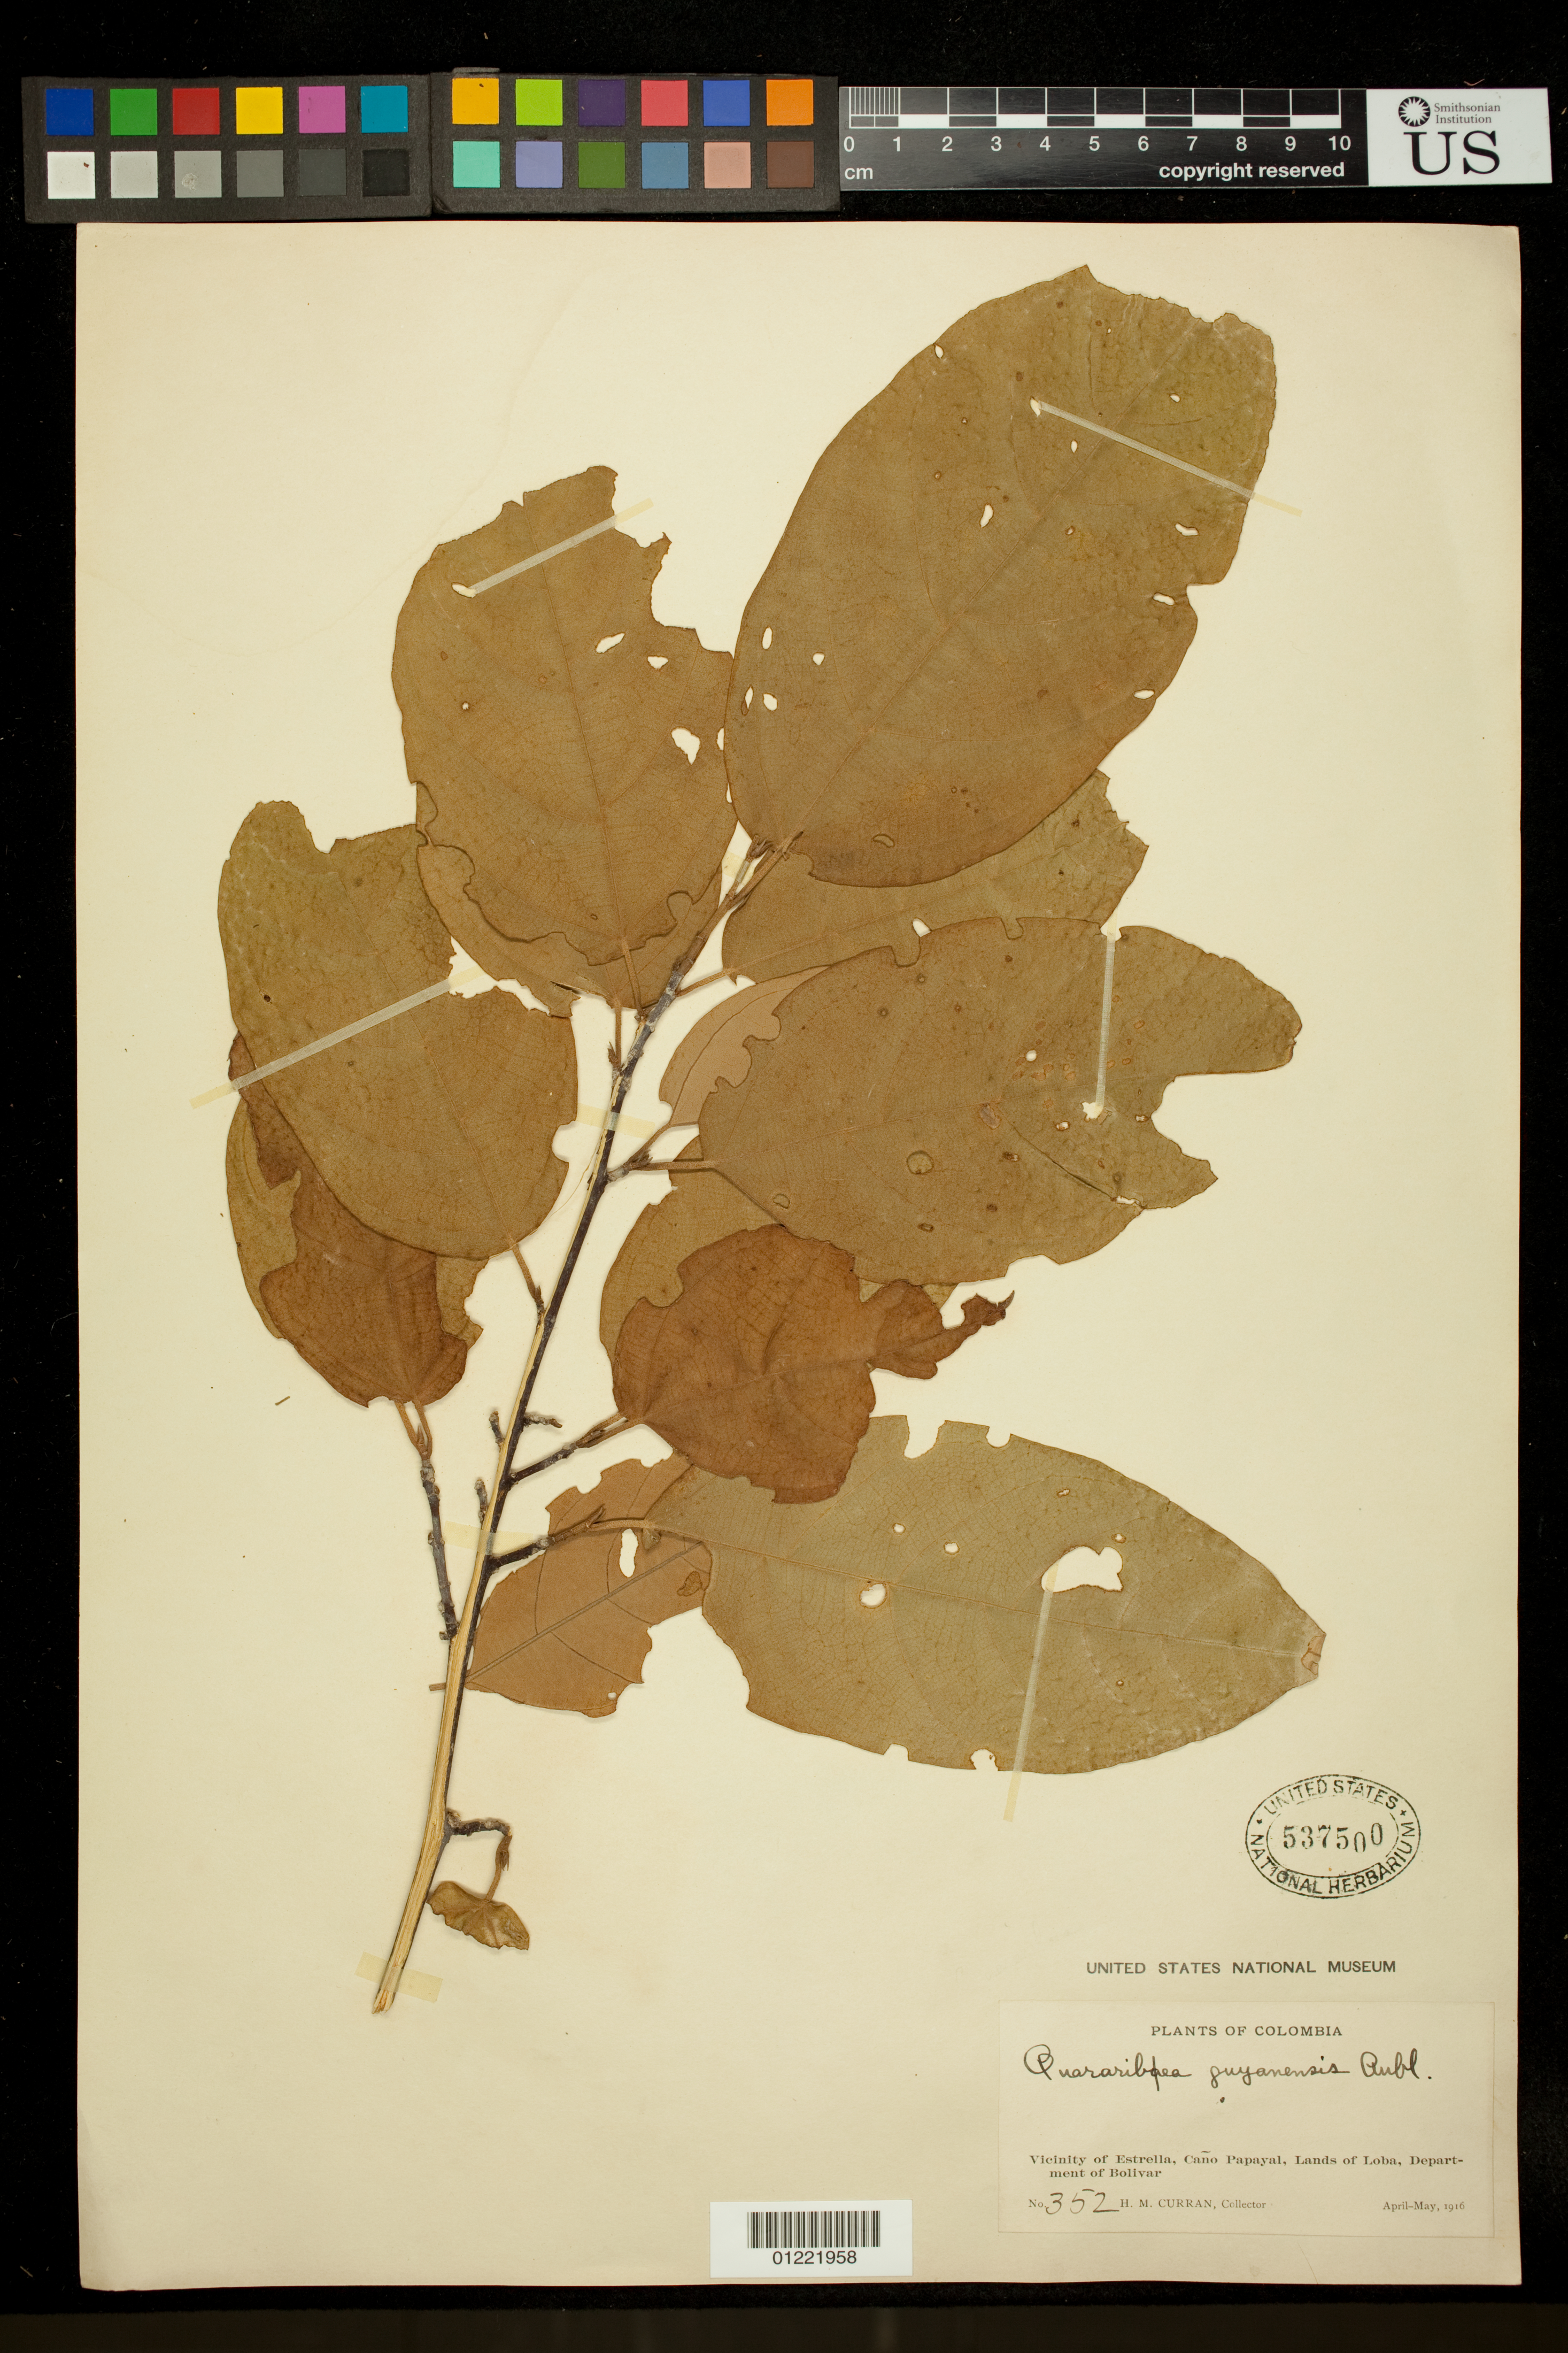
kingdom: Plantae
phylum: Tracheophyta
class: Magnoliopsida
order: Malvales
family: Malvaceae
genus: Quararibea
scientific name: Quararibea guianensis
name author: Aubl.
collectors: H. M. Curran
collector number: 352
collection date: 1916-04/1916-05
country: Colombia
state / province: Bolivar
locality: Vicinity of Estrella, Cano Papayal, Lands of Loba.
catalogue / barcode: US 537500